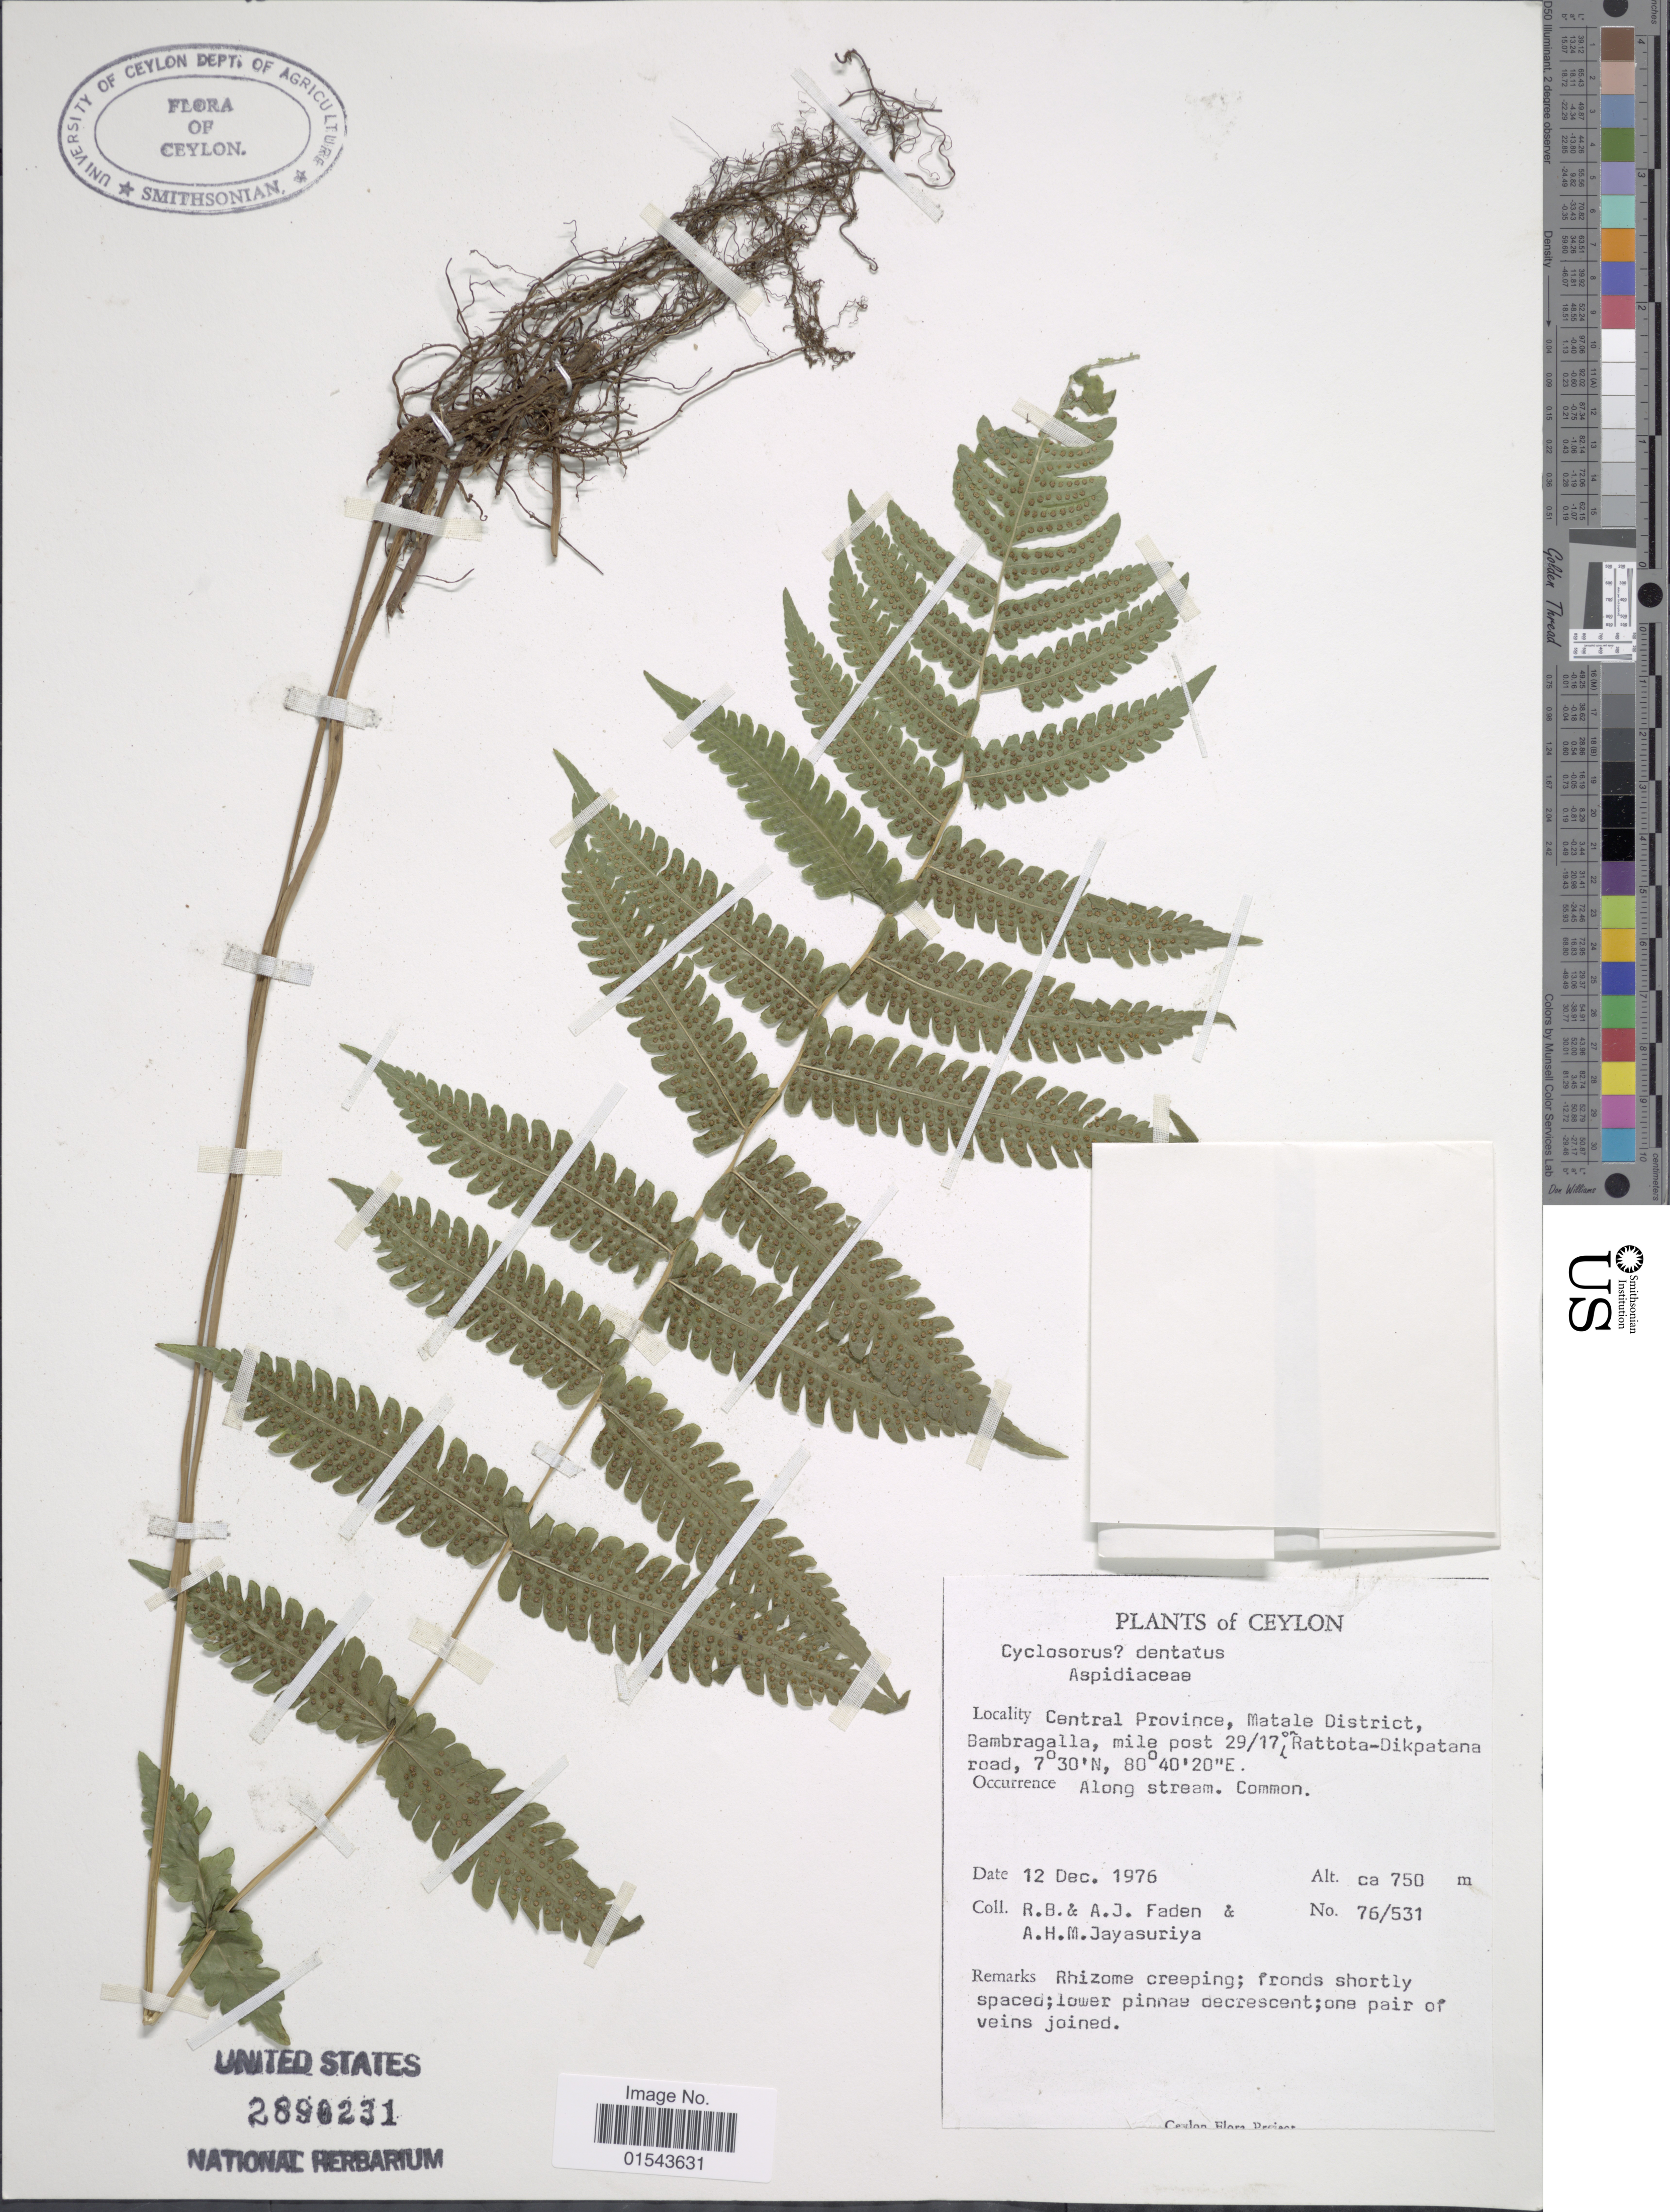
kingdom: Plantae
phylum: Tracheophyta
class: Polypodiopsida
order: Polypodiales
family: Thelypteridaceae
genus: Christella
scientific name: Christella dentata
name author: (Forssk.) Brownsey & Jermy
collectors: R. B. Faden, A. J. Faden & A. Jayasuriya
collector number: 76/531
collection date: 1976-12-12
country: Sri Lanka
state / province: Central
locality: Ceylon. Central Province, matale District, Bambragalla, mile post 29/17 Rattota-Dikpatana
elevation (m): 750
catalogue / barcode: US 2890231